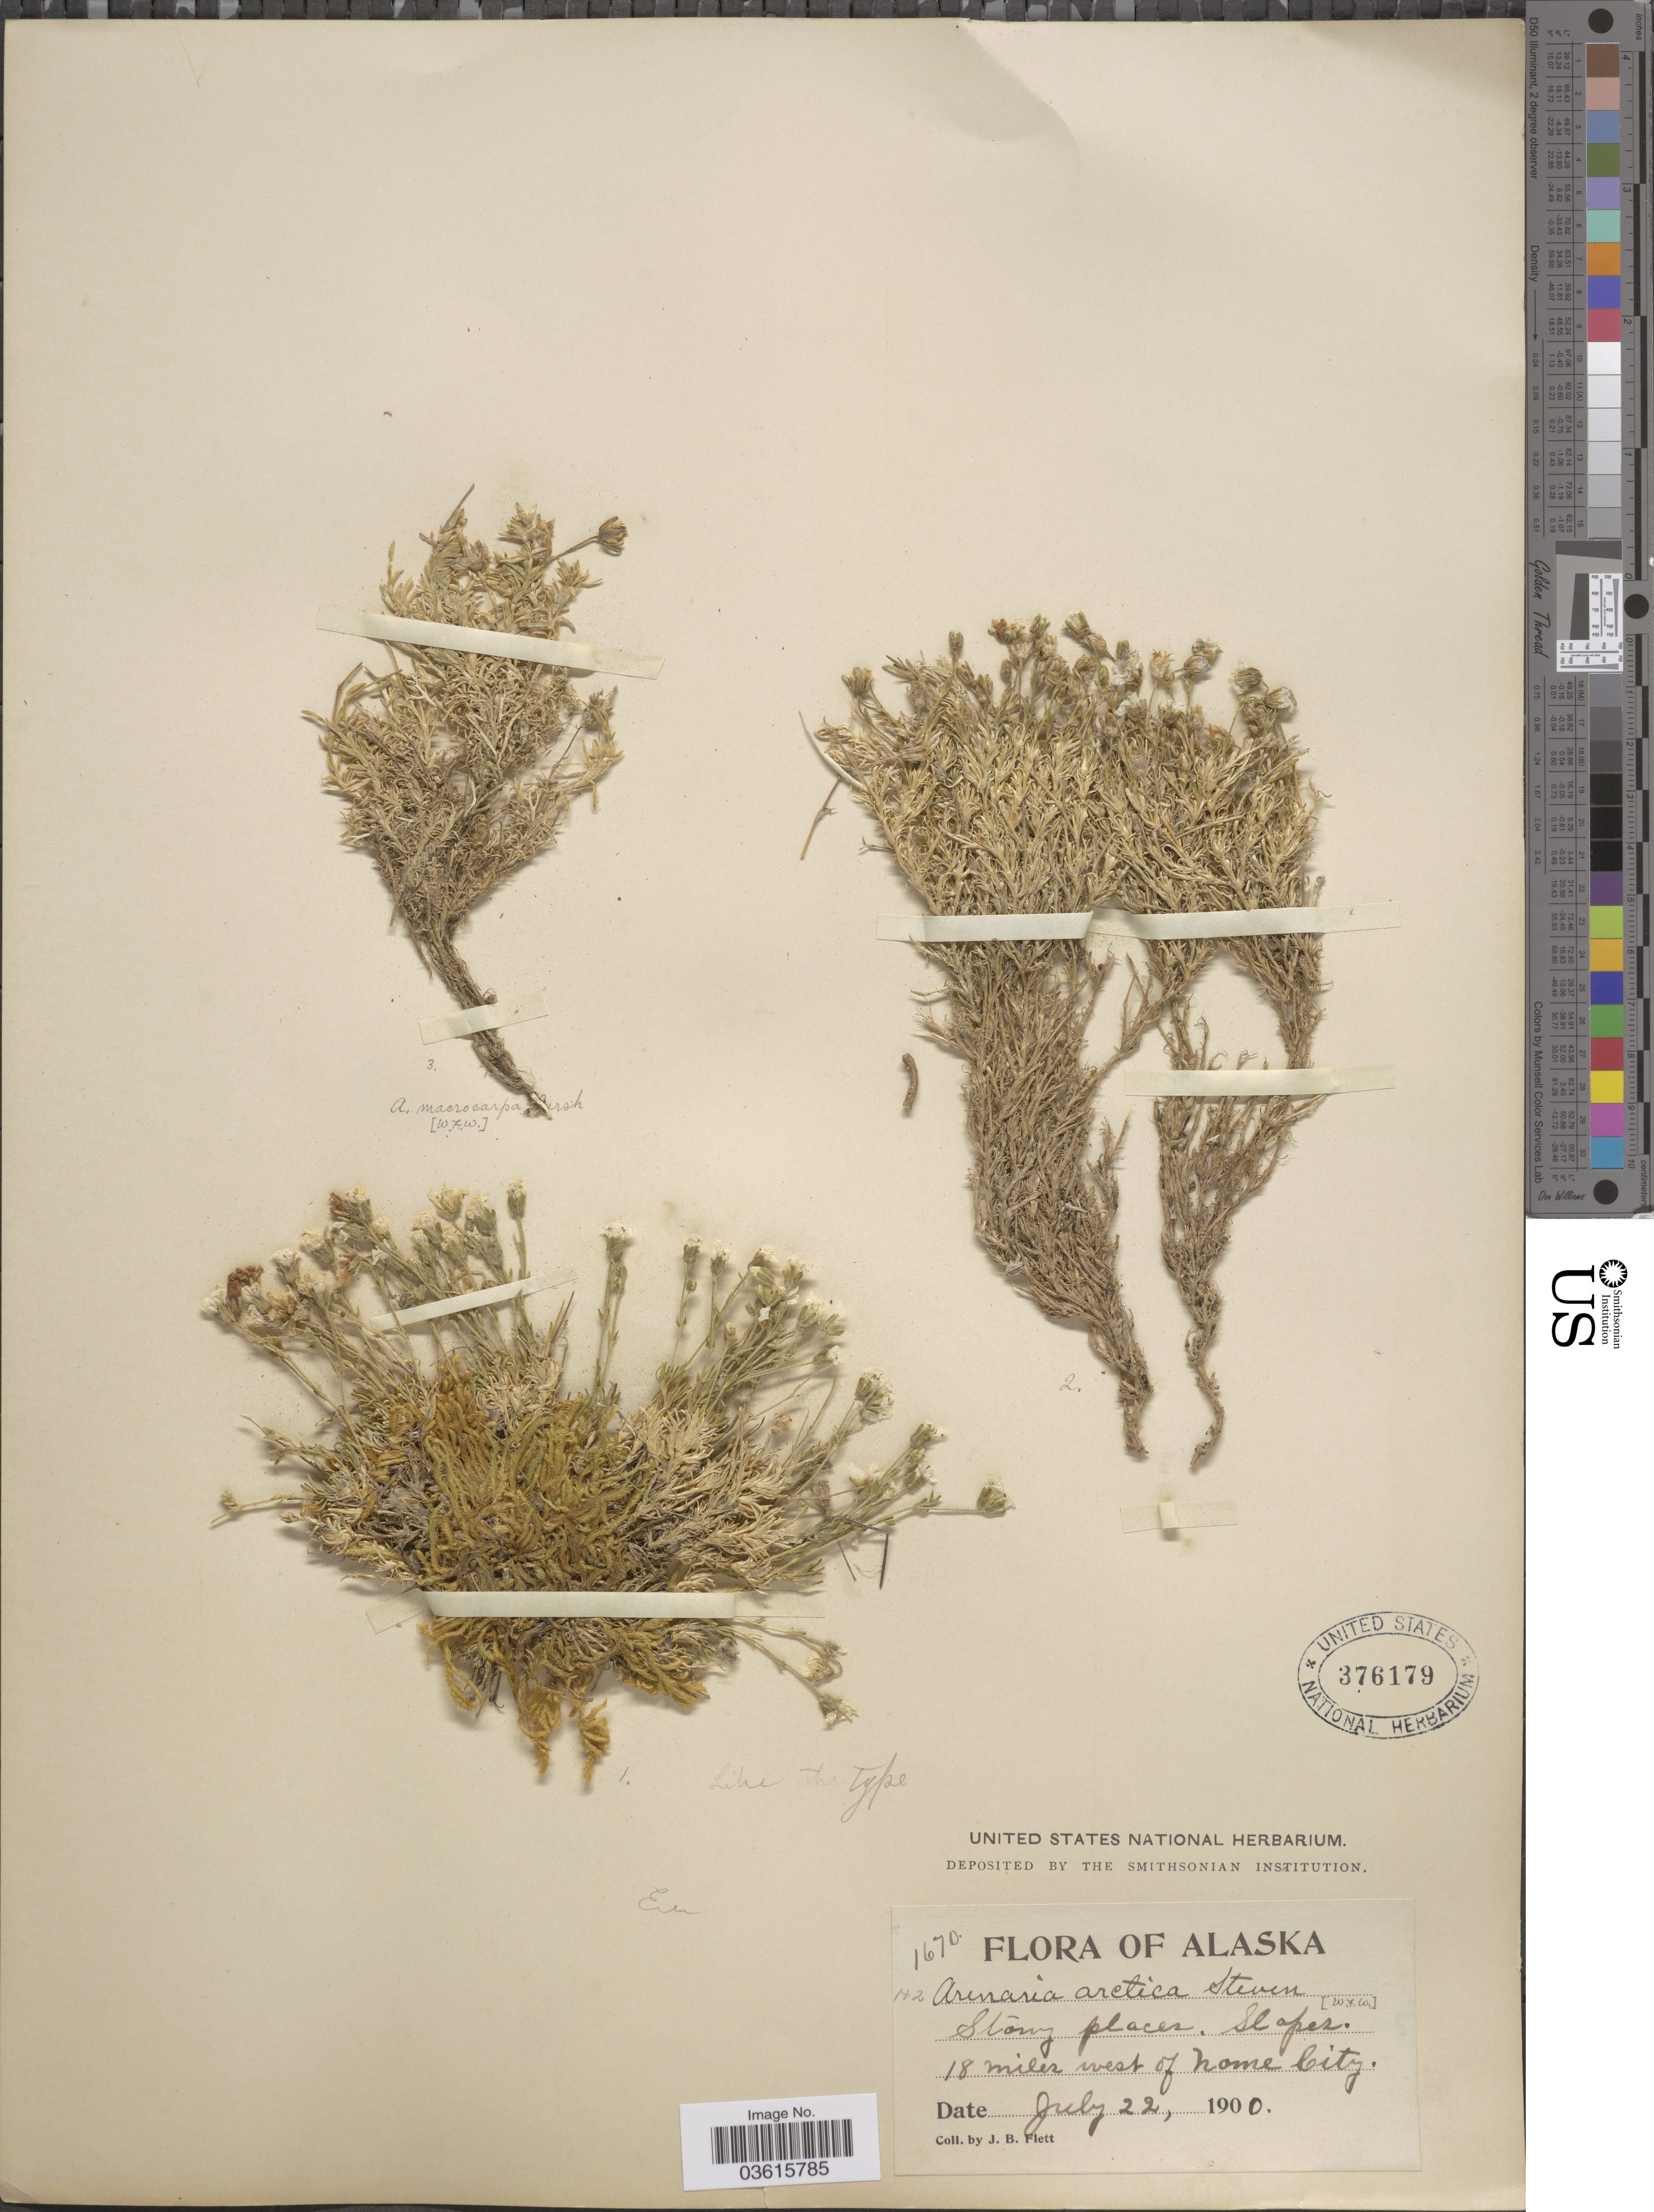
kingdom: Plantae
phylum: Tracheophyta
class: Magnoliopsida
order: Caryophyllales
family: Caryophyllaceae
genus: Cherleria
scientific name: Cherleria arctica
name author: (Steven ex Ser.) A.J. Moore & Dillenb.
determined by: Strong, M. T., (US), Smithsonian Institution - National Museum of Natural History (UNITED STATES)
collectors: J. Flett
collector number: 1670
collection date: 1900-07-22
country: United States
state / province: Alaska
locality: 18 miles west of Nome City.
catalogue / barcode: US 376179